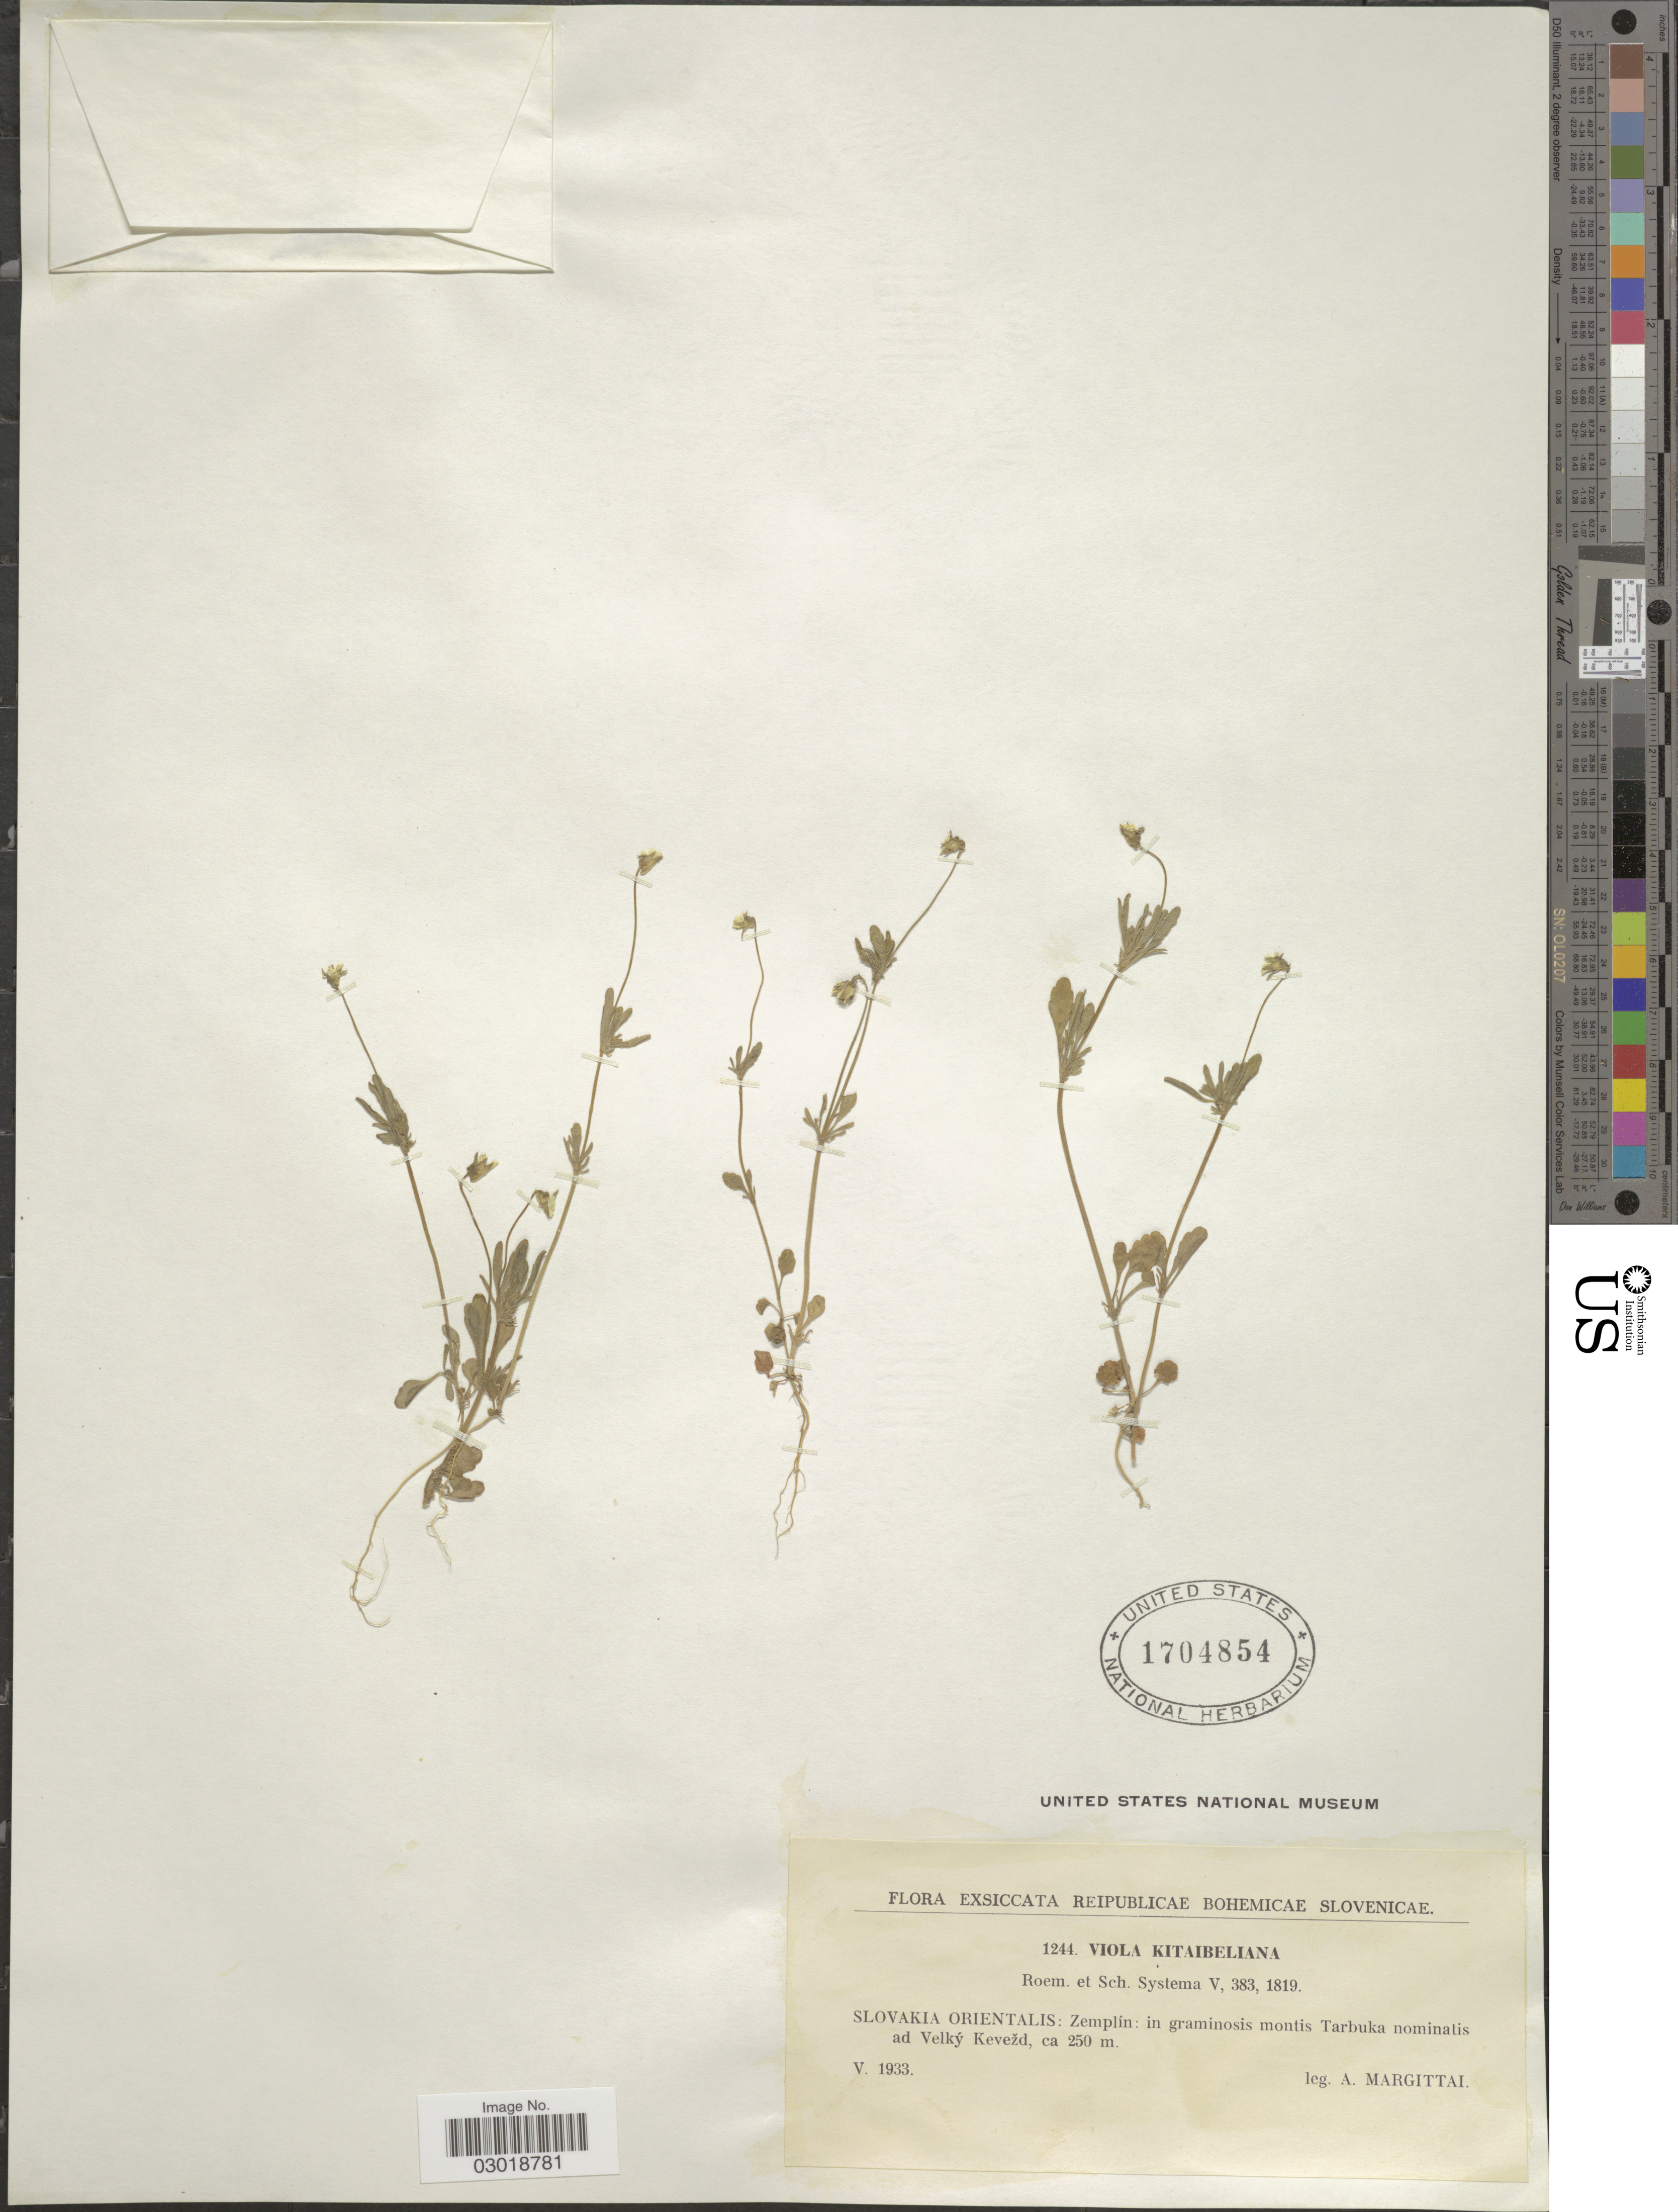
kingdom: Plantae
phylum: Tracheophyta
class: Magnoliopsida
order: Malpighiales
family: Violaceae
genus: Viola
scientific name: Viola kitaibeliana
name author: Schult.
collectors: A. Margittal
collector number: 1244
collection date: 1933-05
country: Slovakia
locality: Reipublicae Bohemicae Slovenicae, Slovakia Orientalis: Zemplín: in graminosis montis Tarbuka nominatis ad Velky Kevezd.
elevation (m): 250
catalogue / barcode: US 1704854